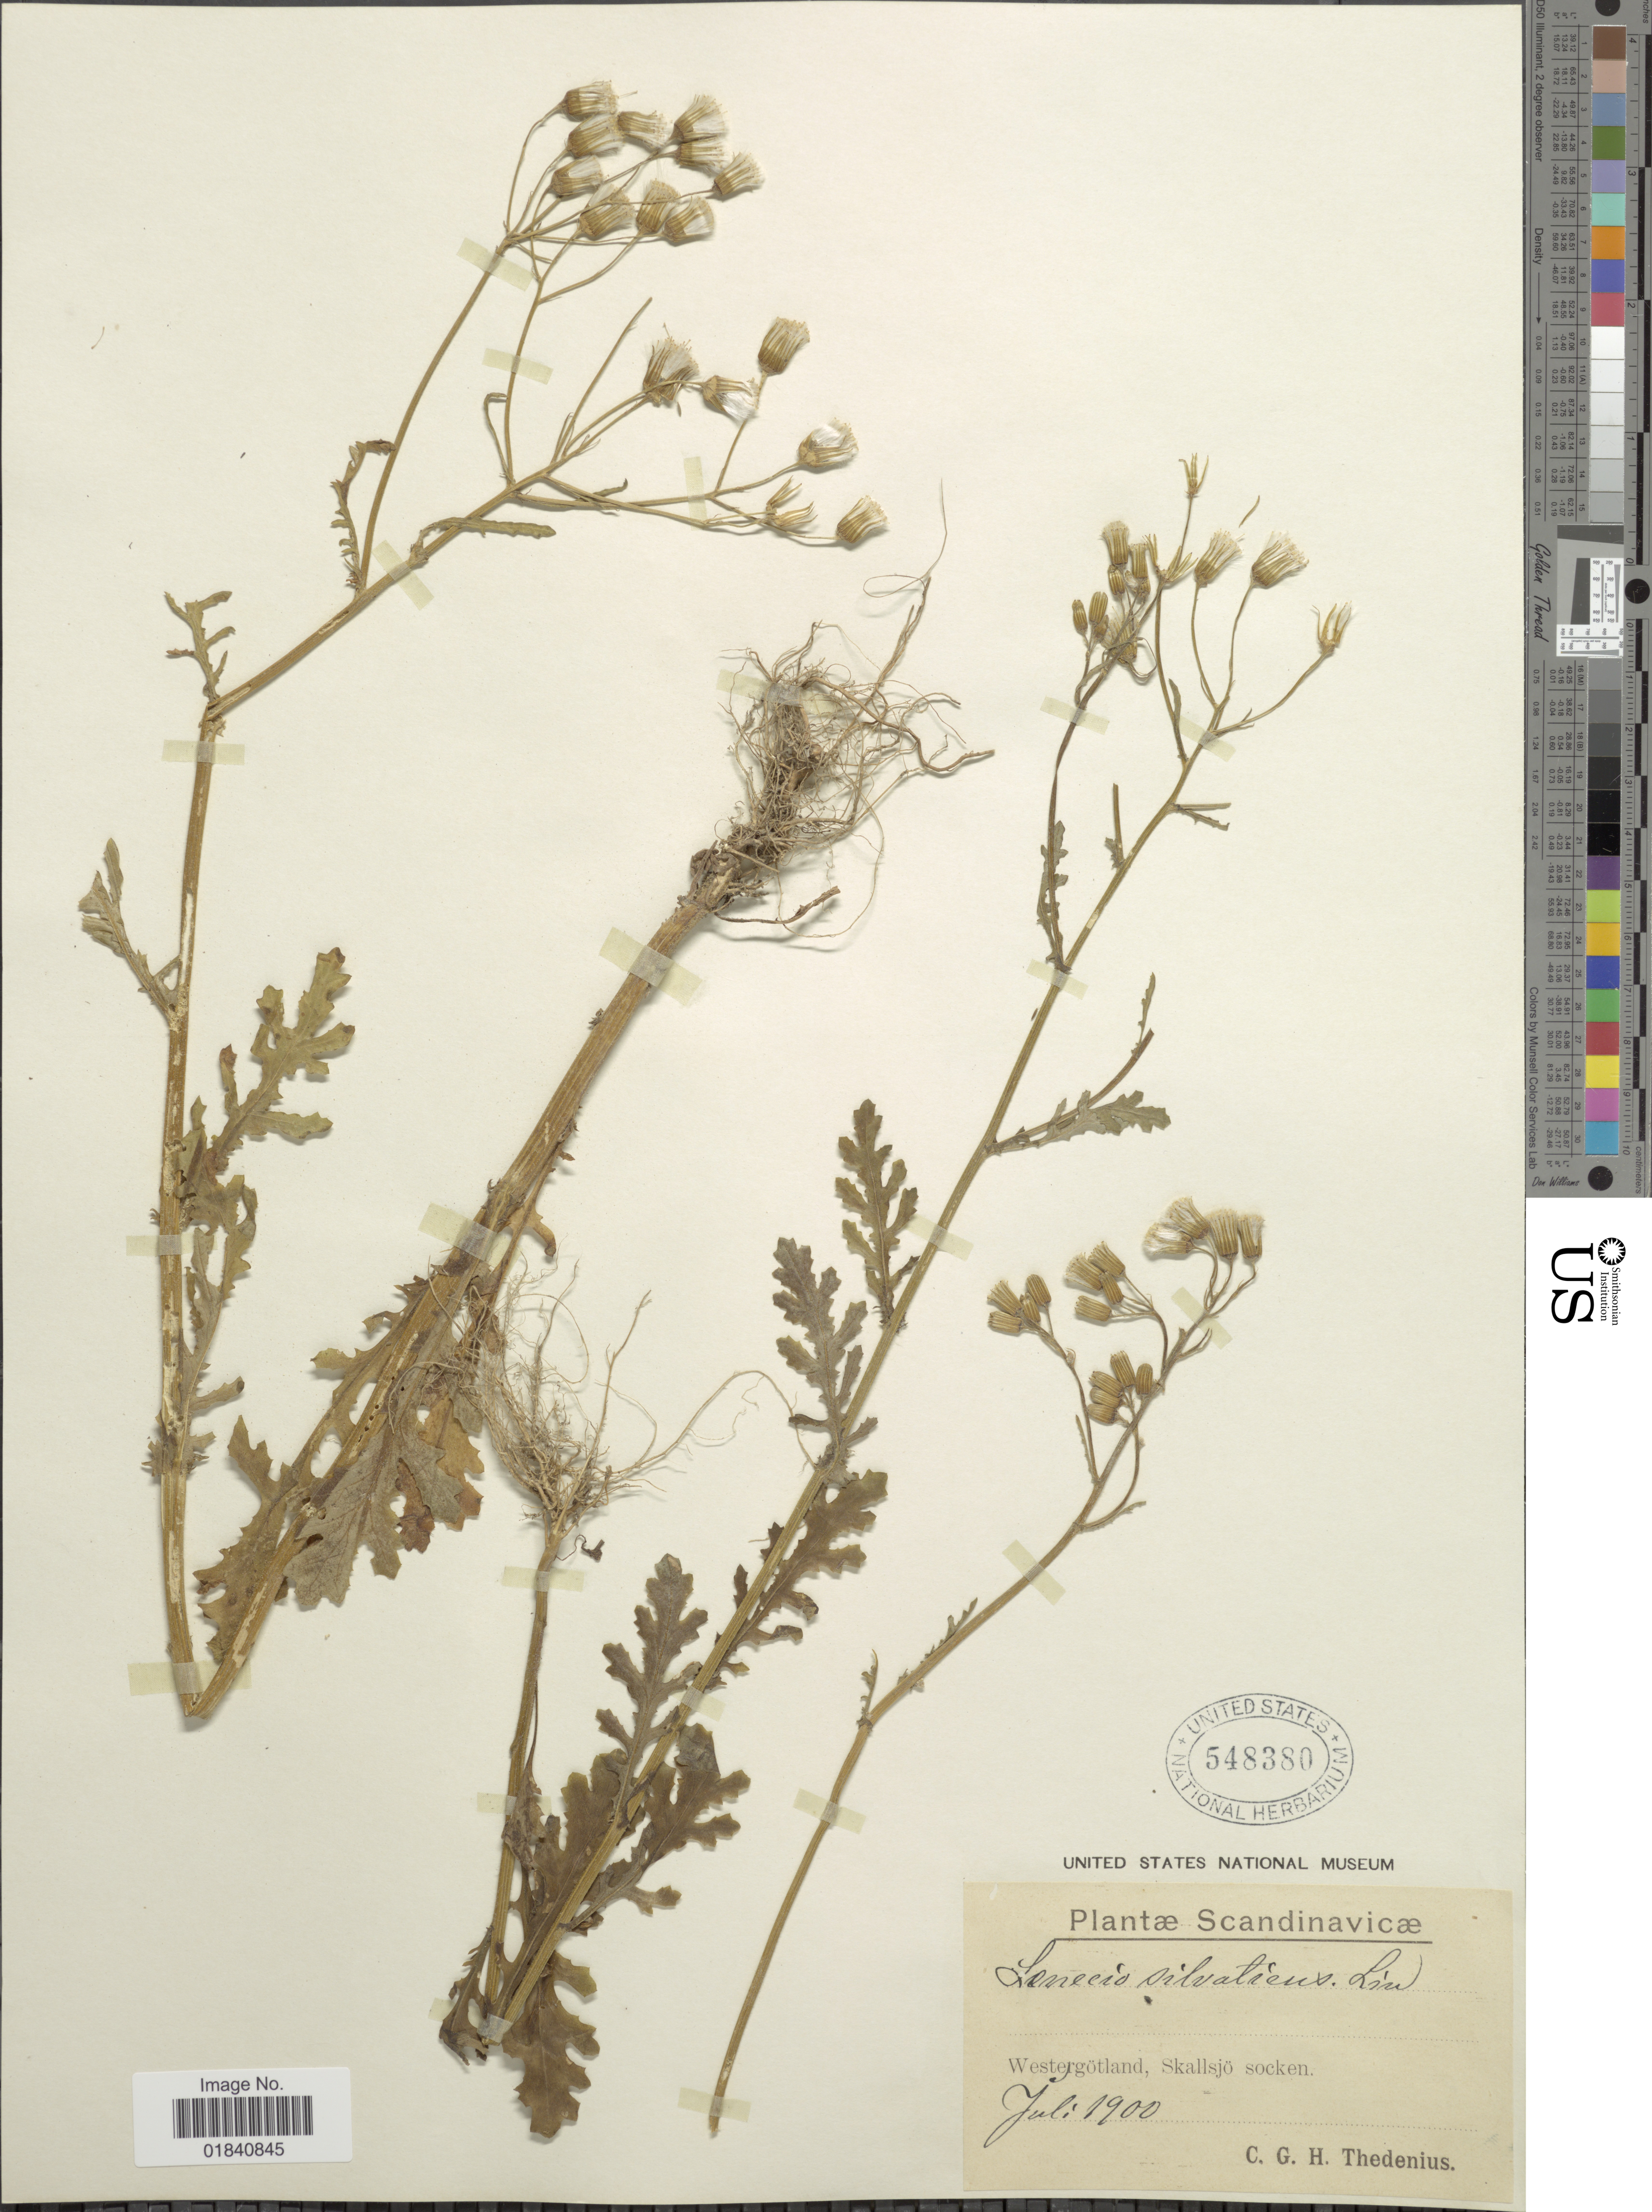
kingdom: Plantae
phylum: Tracheophyta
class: Magnoliopsida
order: Asterales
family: Asteraceae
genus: Senecio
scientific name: Senecio sylvaticus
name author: L.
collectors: C. Thedenius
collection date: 1900-07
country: Sweden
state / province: Västra Götaland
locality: Scandinavicae. Westergötland, Skallsjö socken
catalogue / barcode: US 548380